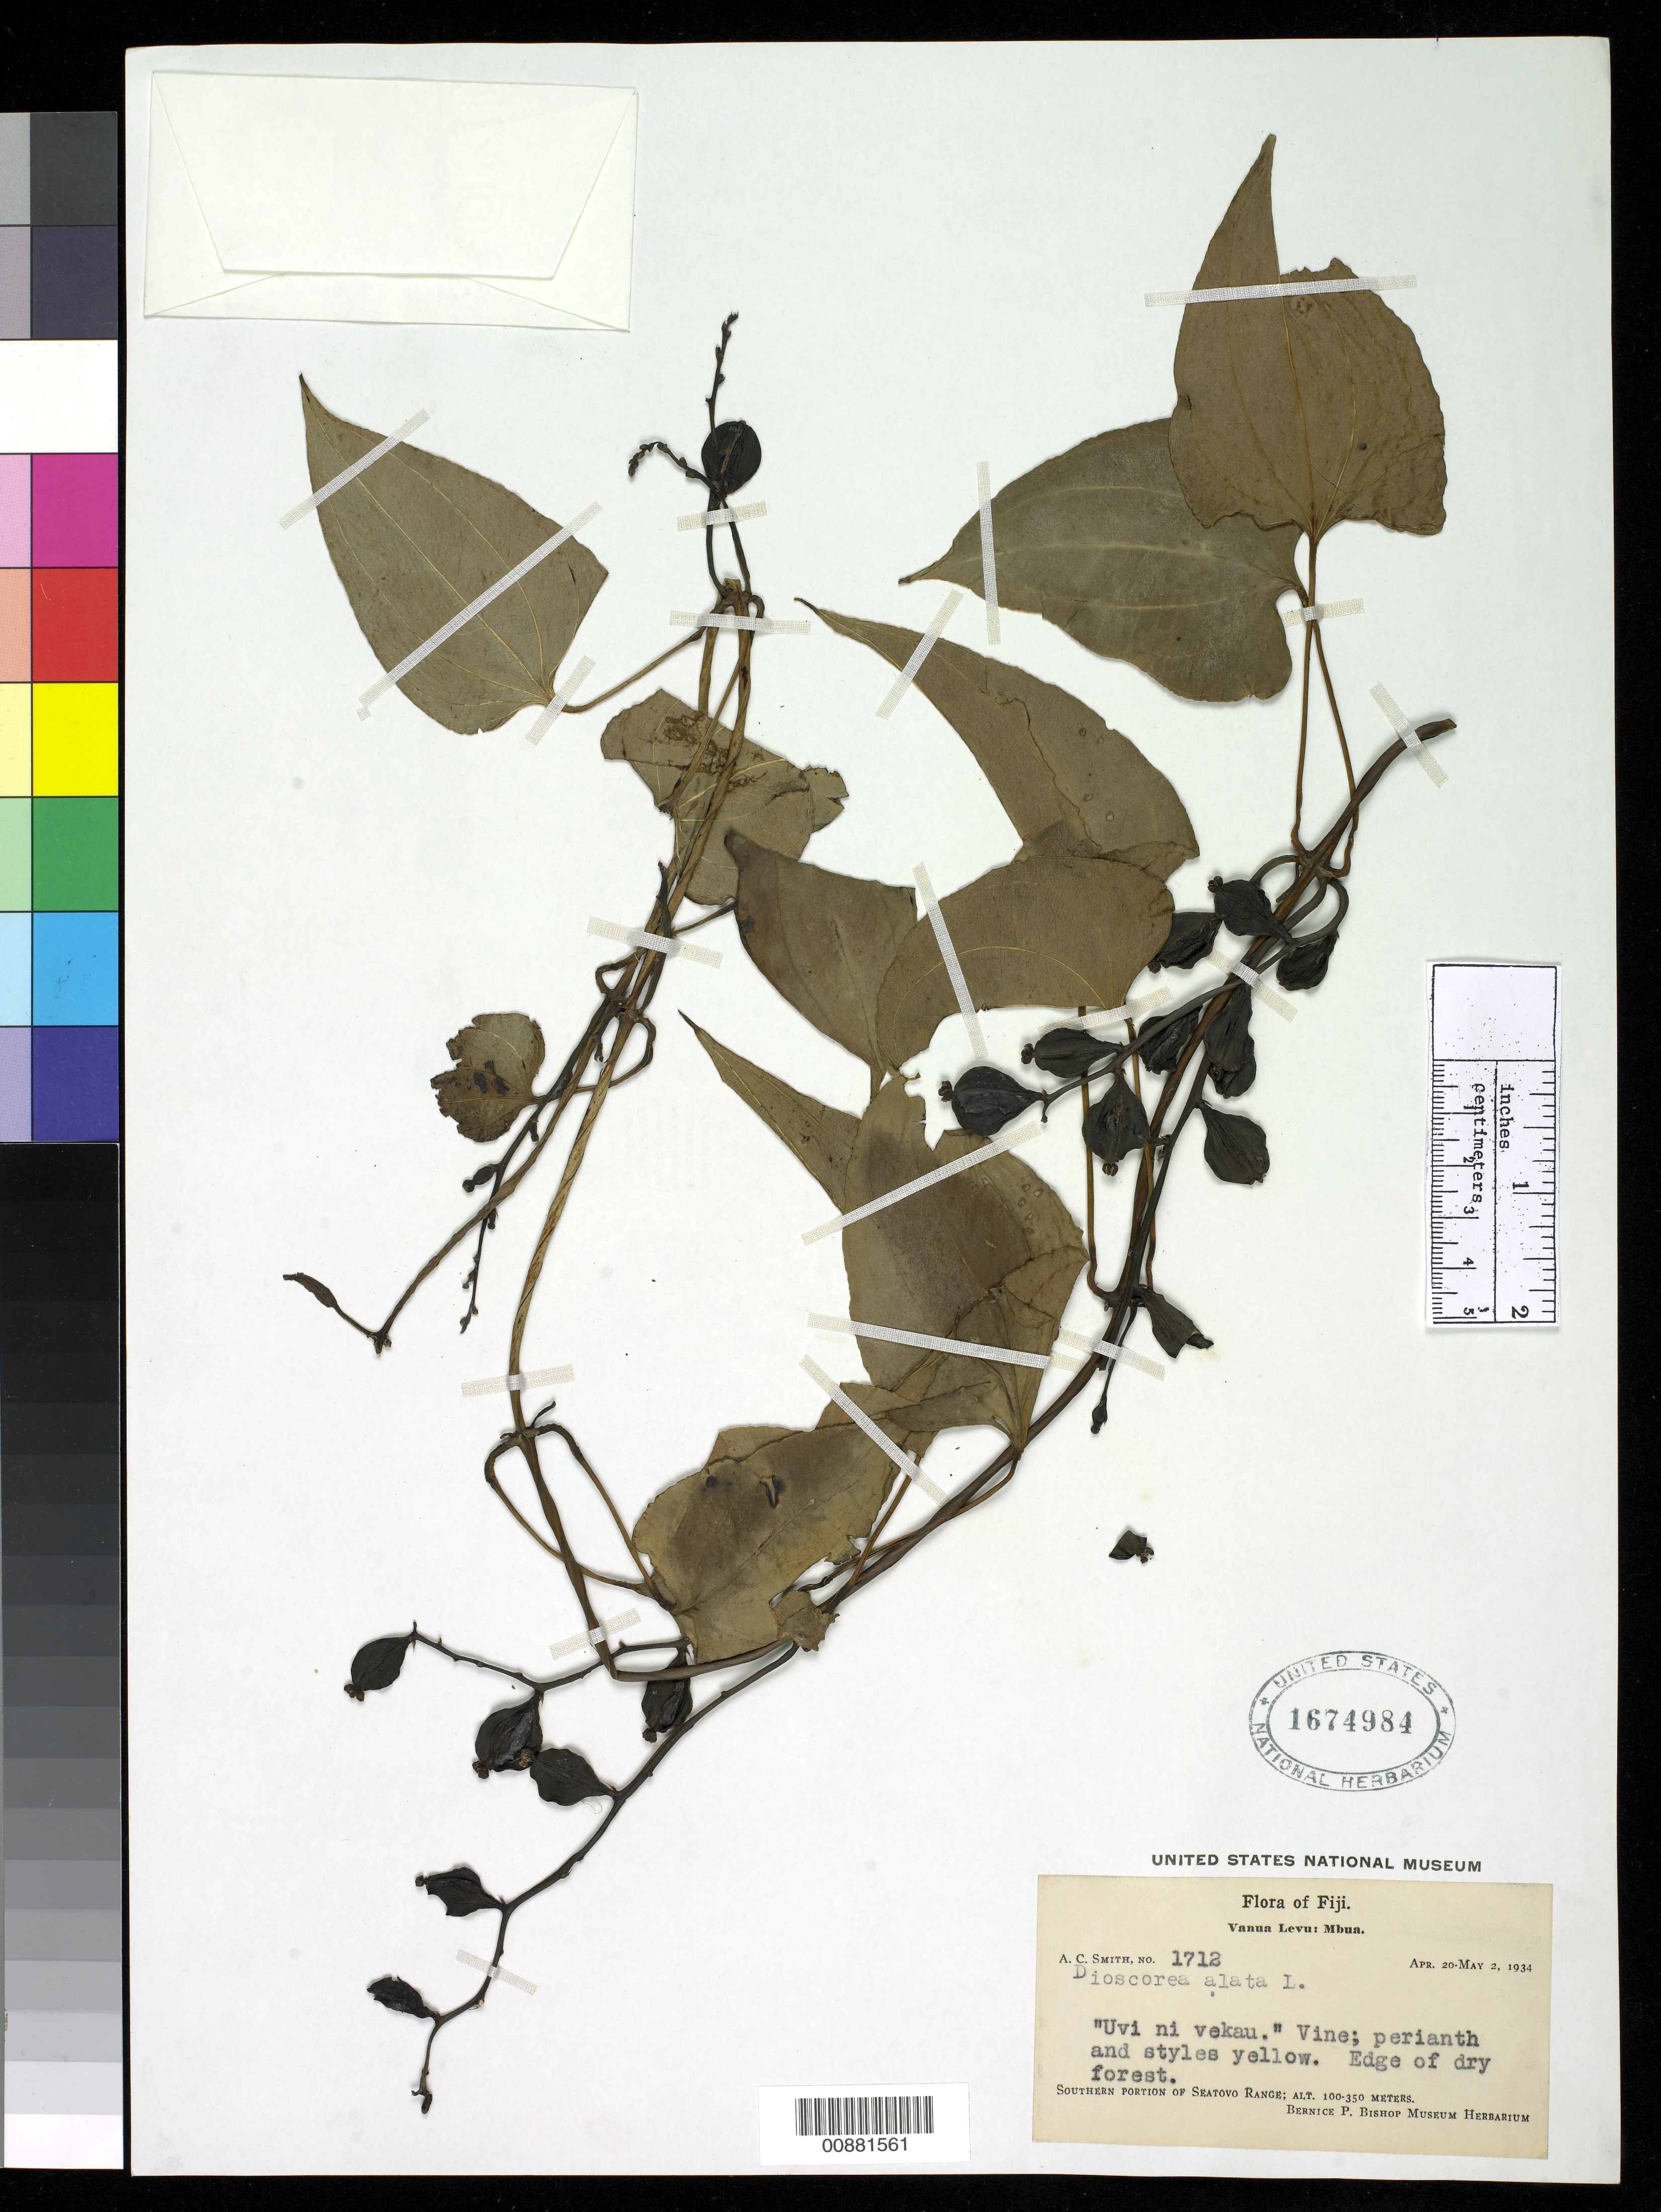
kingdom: Plantae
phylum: Tracheophyta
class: Liliopsida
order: Dioscoreales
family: Dioscoreaceae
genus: Dioscorea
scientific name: Dioscorea alata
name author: L.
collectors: C. A. Smith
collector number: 1712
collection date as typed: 20 Apr 1934 to 02 May 1934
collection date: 1934-04-20/1934-05-02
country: Fiji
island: Vanua Levu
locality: Mbua, southern portion of Seatovo Range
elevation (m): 100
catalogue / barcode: US 1674984